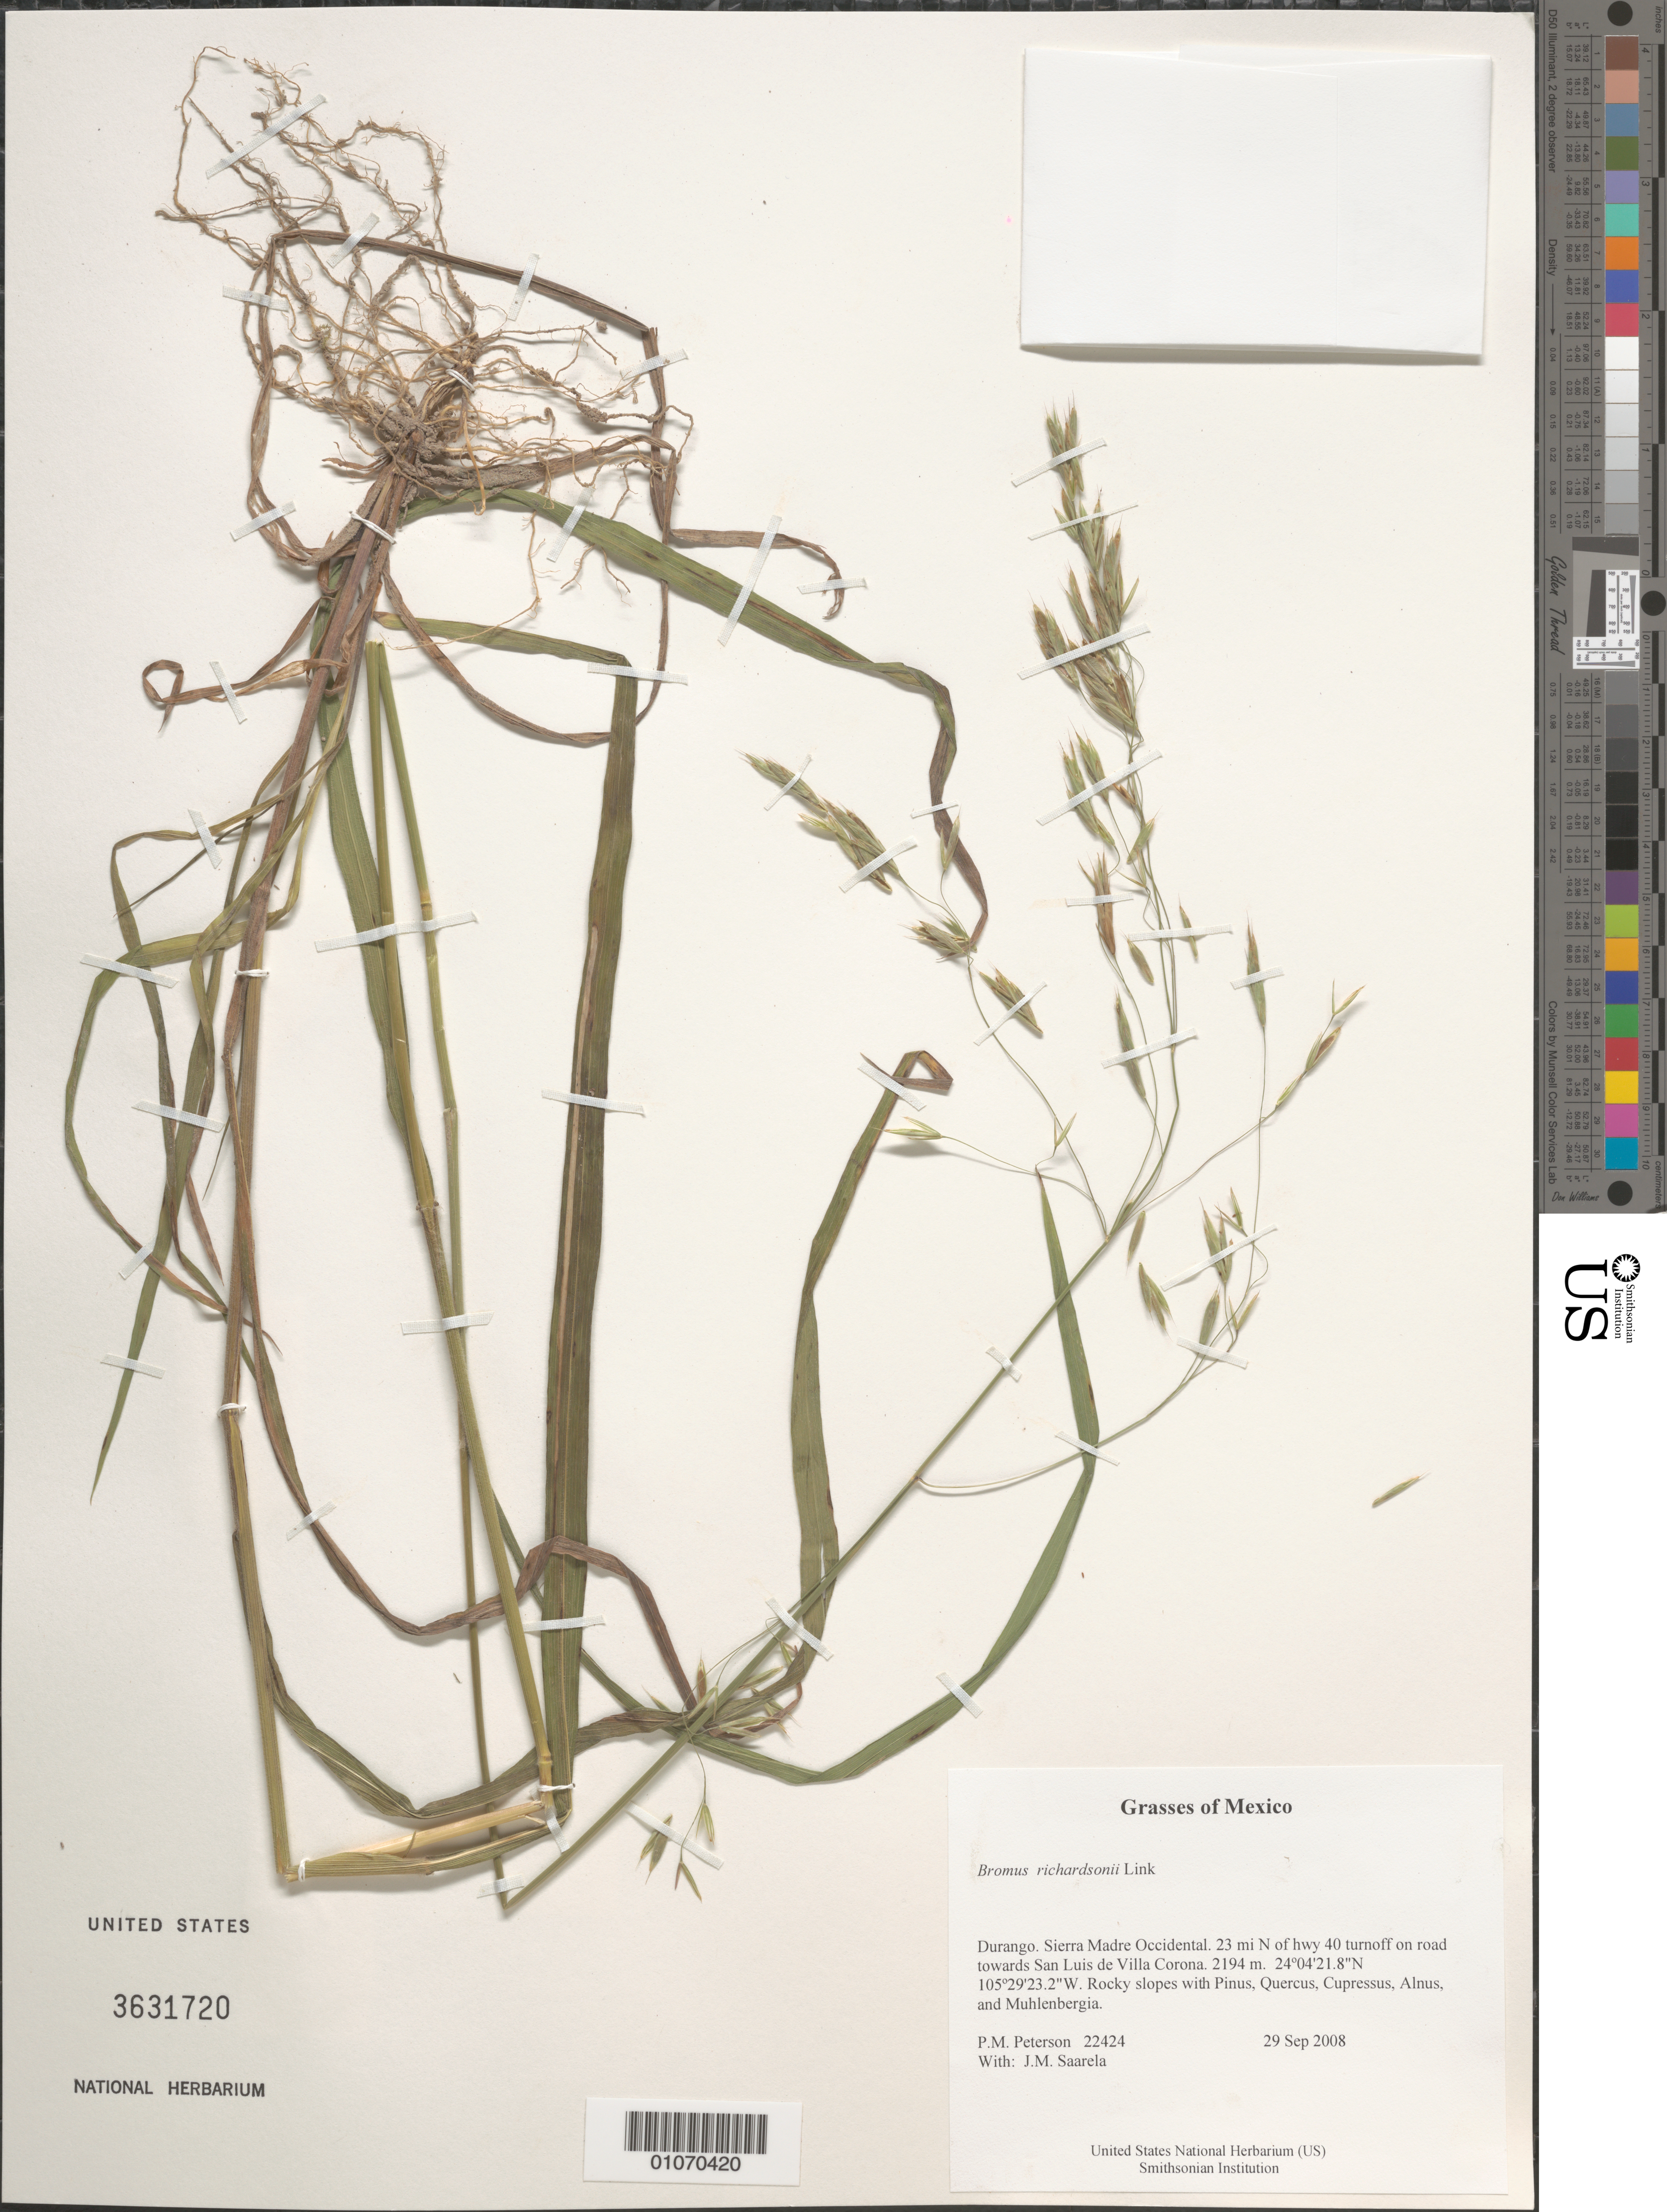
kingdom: Plantae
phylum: Tracheophyta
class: Liliopsida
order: Poales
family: Poaceae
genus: Bromus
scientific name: Bromus richardsonii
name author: Link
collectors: P. M. Peterson & J. Saarela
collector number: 22424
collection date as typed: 29 Sep 2008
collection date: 2008-09-29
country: Mexico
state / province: Durango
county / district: Sierra Madre Occidental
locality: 23 mi N of hwy 40 turnoff on road towards San Luis de Villa Corona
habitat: Rocky slopes with Pinus, Quercus, Cupressus, Alnus, and Muhlenbergia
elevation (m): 2194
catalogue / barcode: US 3631720